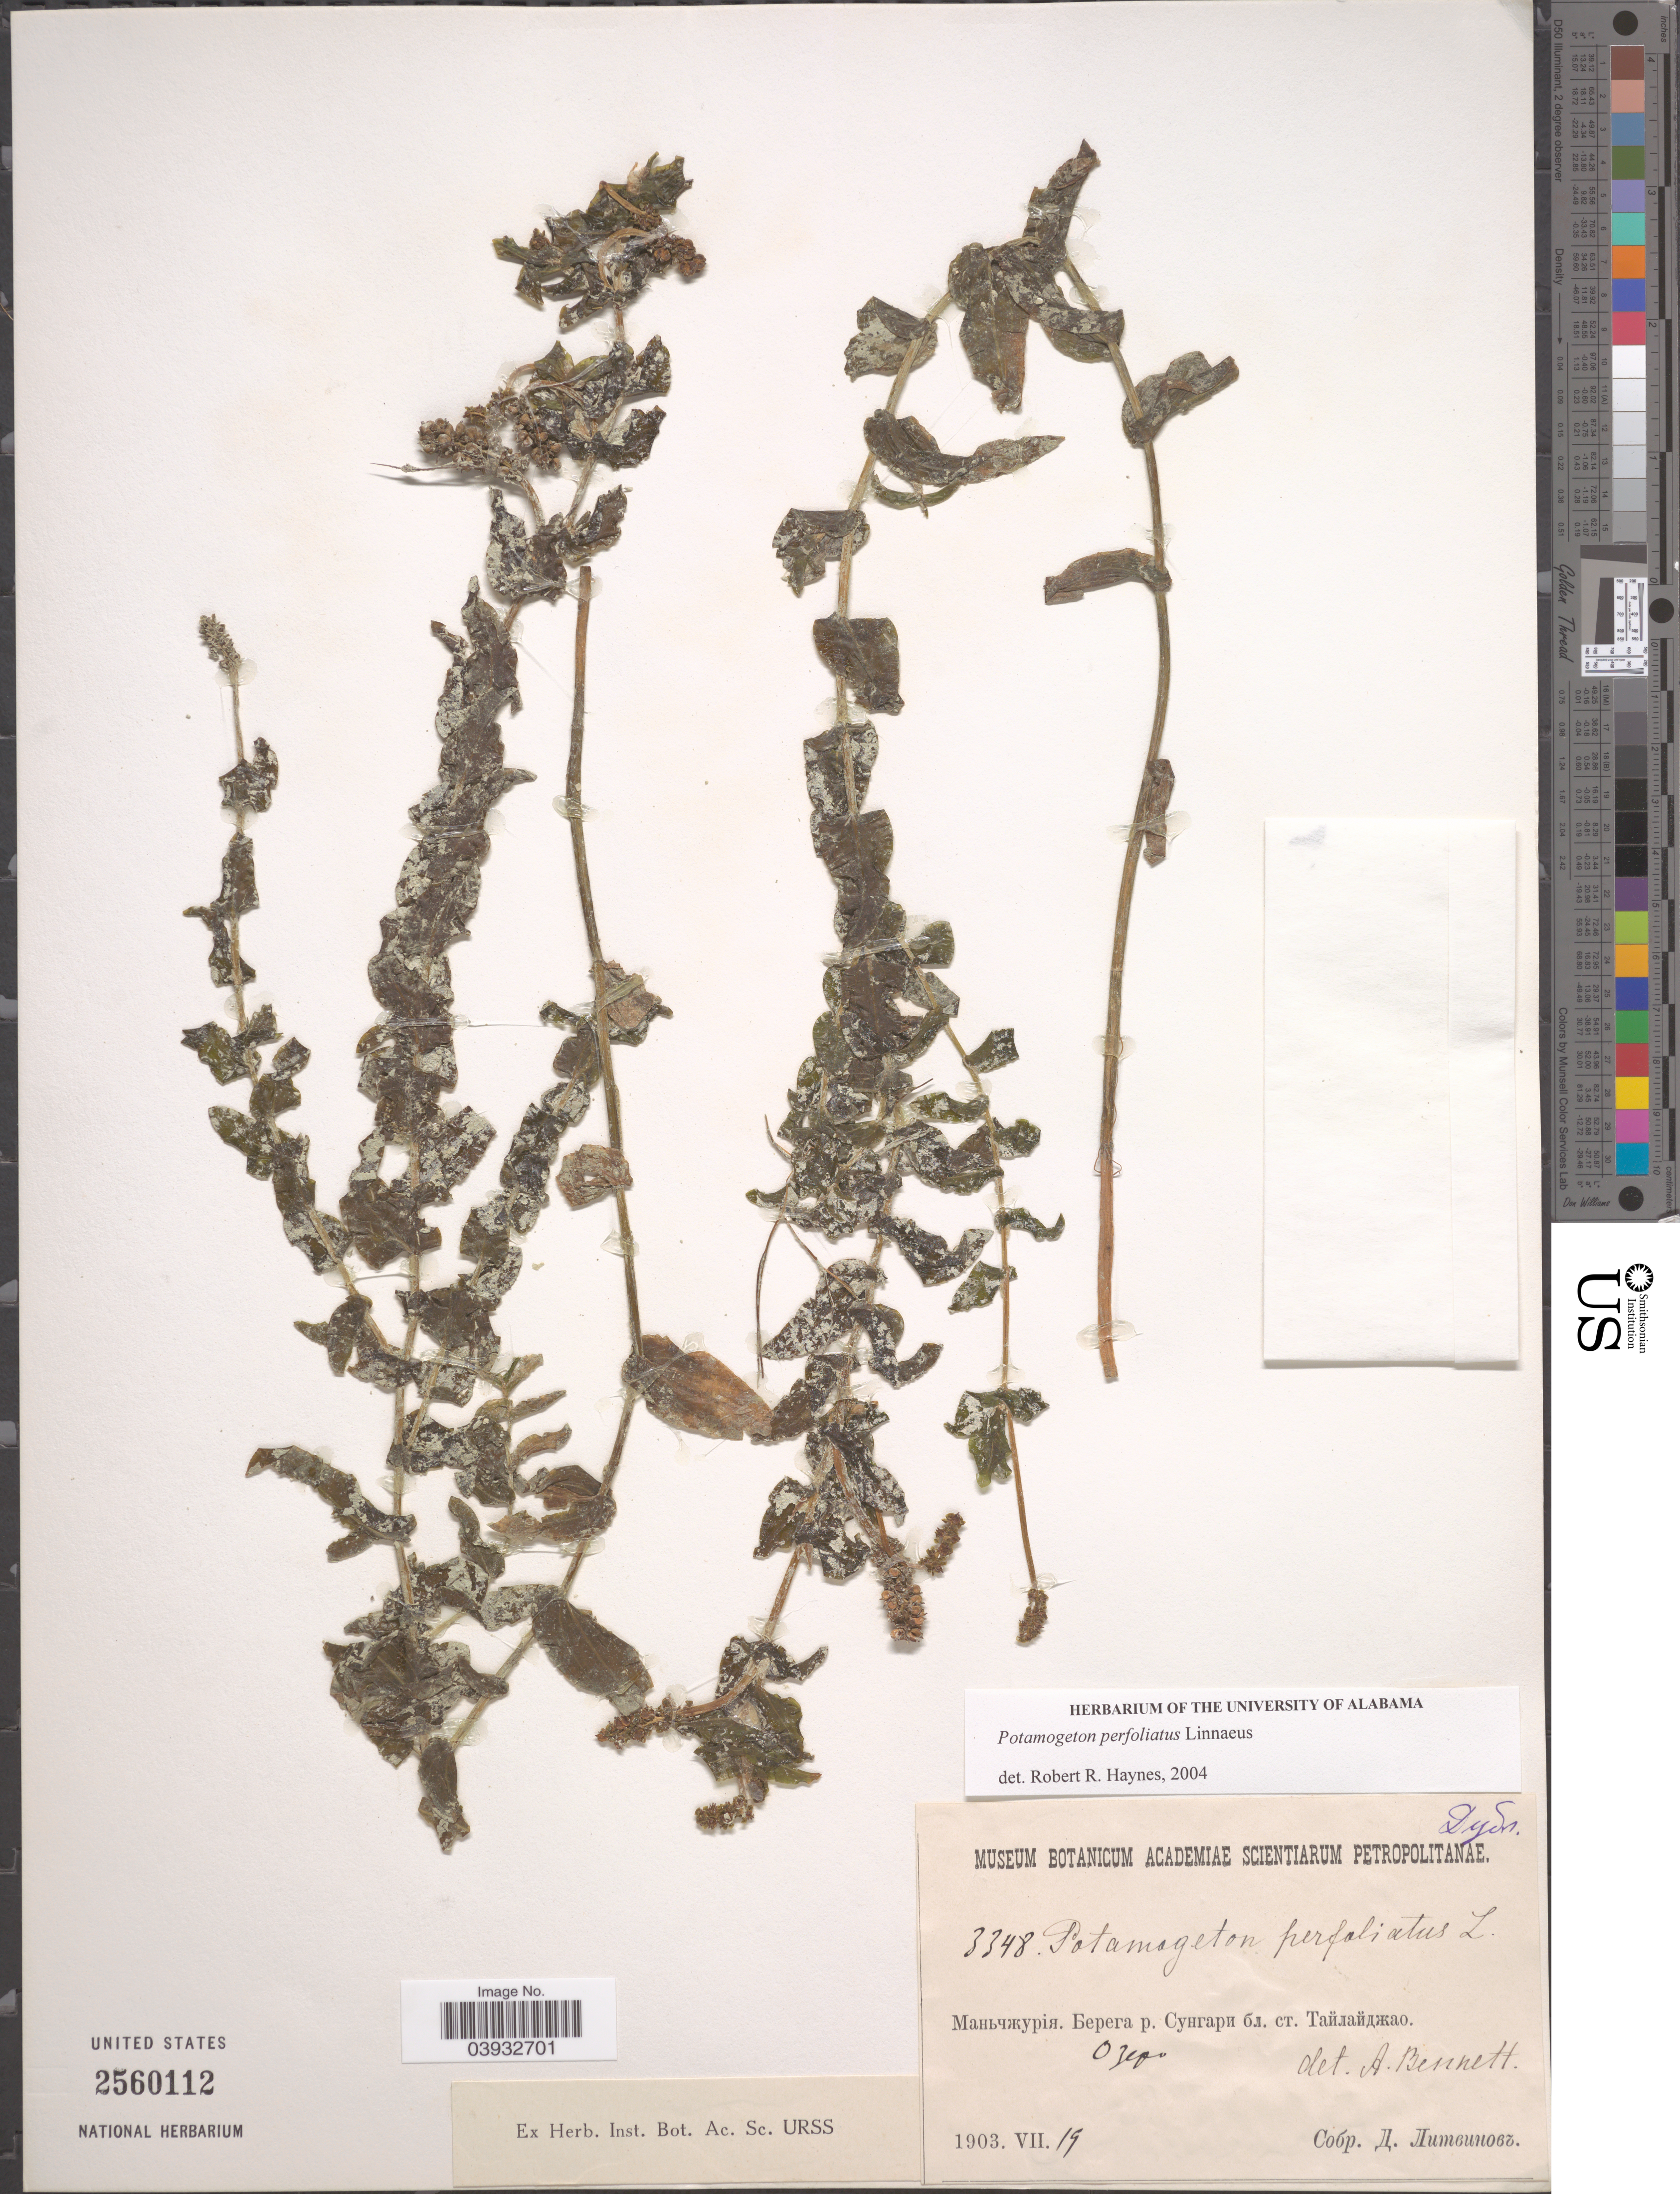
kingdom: Plantae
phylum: Tracheophyta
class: Liliopsida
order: Alismatales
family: Potamogetonaceae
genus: Potamogeton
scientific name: Potamogeton perfoliatus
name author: L.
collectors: X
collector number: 3348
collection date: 1903-07-19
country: China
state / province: Jilin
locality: Manchuria, shores of river of Sungari near railroad station Tailaidzhao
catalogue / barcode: US 2560112